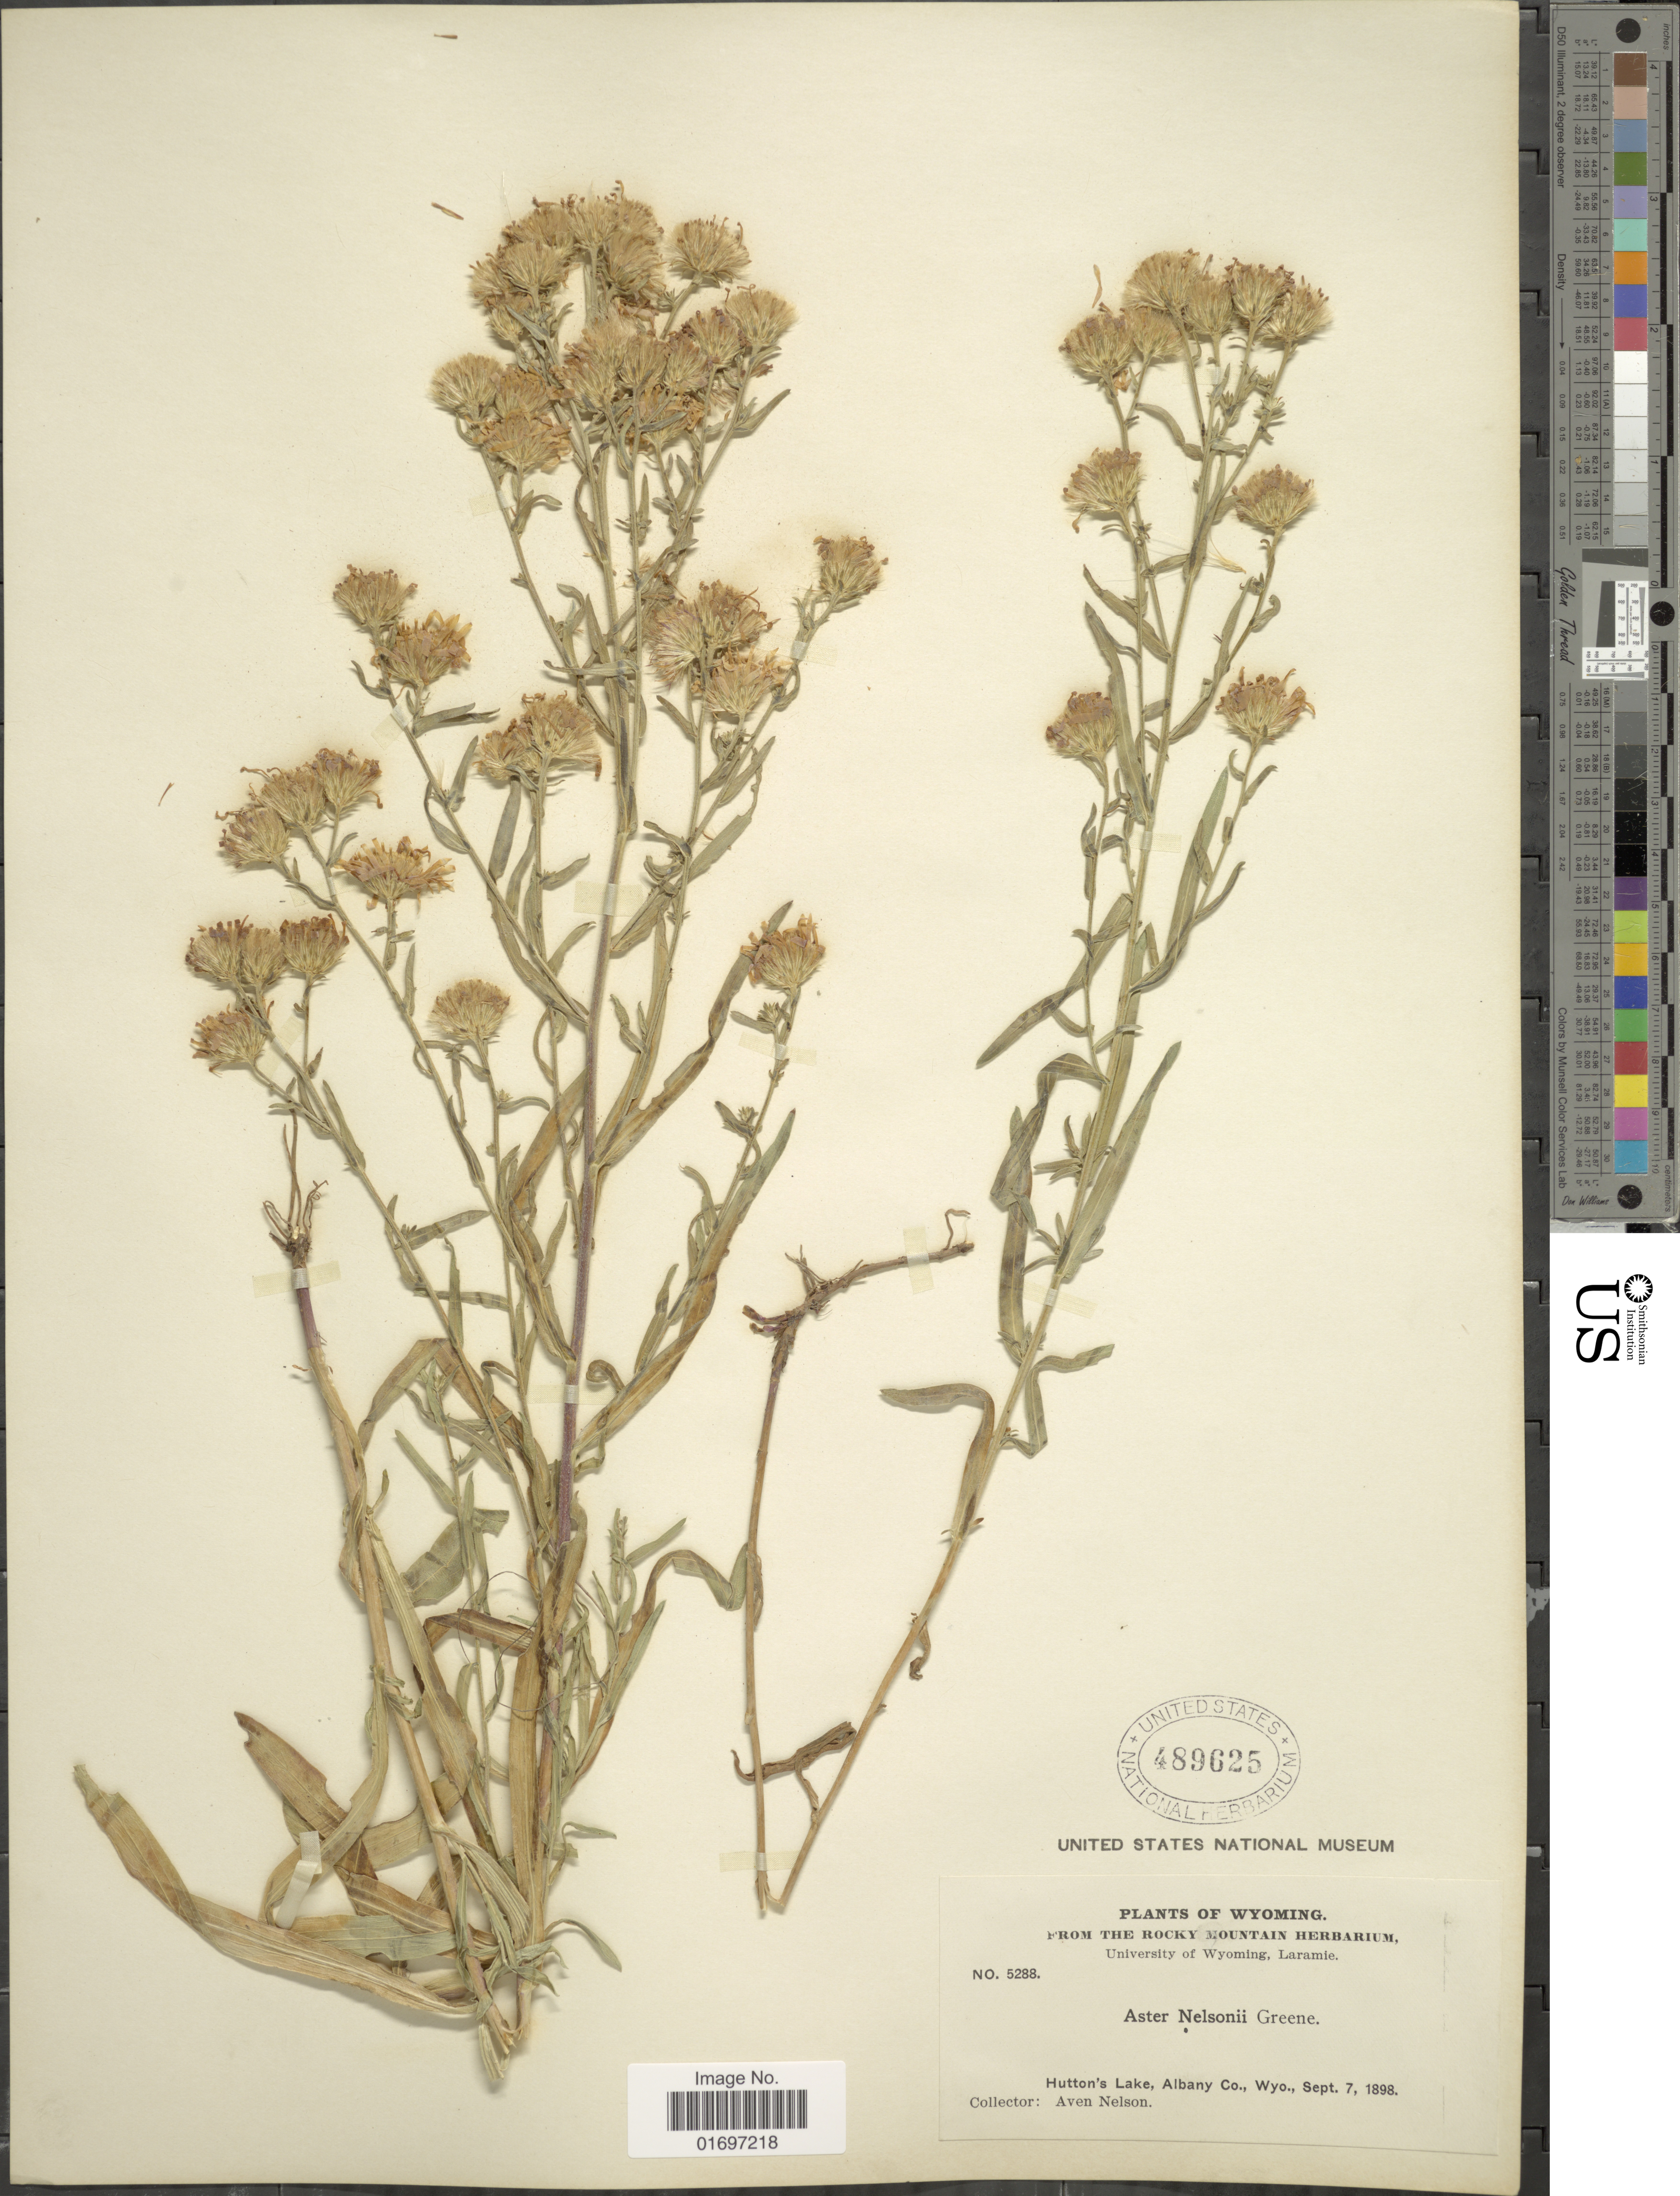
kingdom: Plantae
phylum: Tracheophyta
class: Magnoliopsida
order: Asterales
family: Asteraceae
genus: Symphyotrichum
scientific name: Symphyotrichum ascendens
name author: (Lindl.) G.L. Nesom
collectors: A. Nelson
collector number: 5288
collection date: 1898-09-07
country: United States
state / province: Wyoming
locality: Wyoming. Hutton's Lake, Albany Co., Wyo.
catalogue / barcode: US 489625